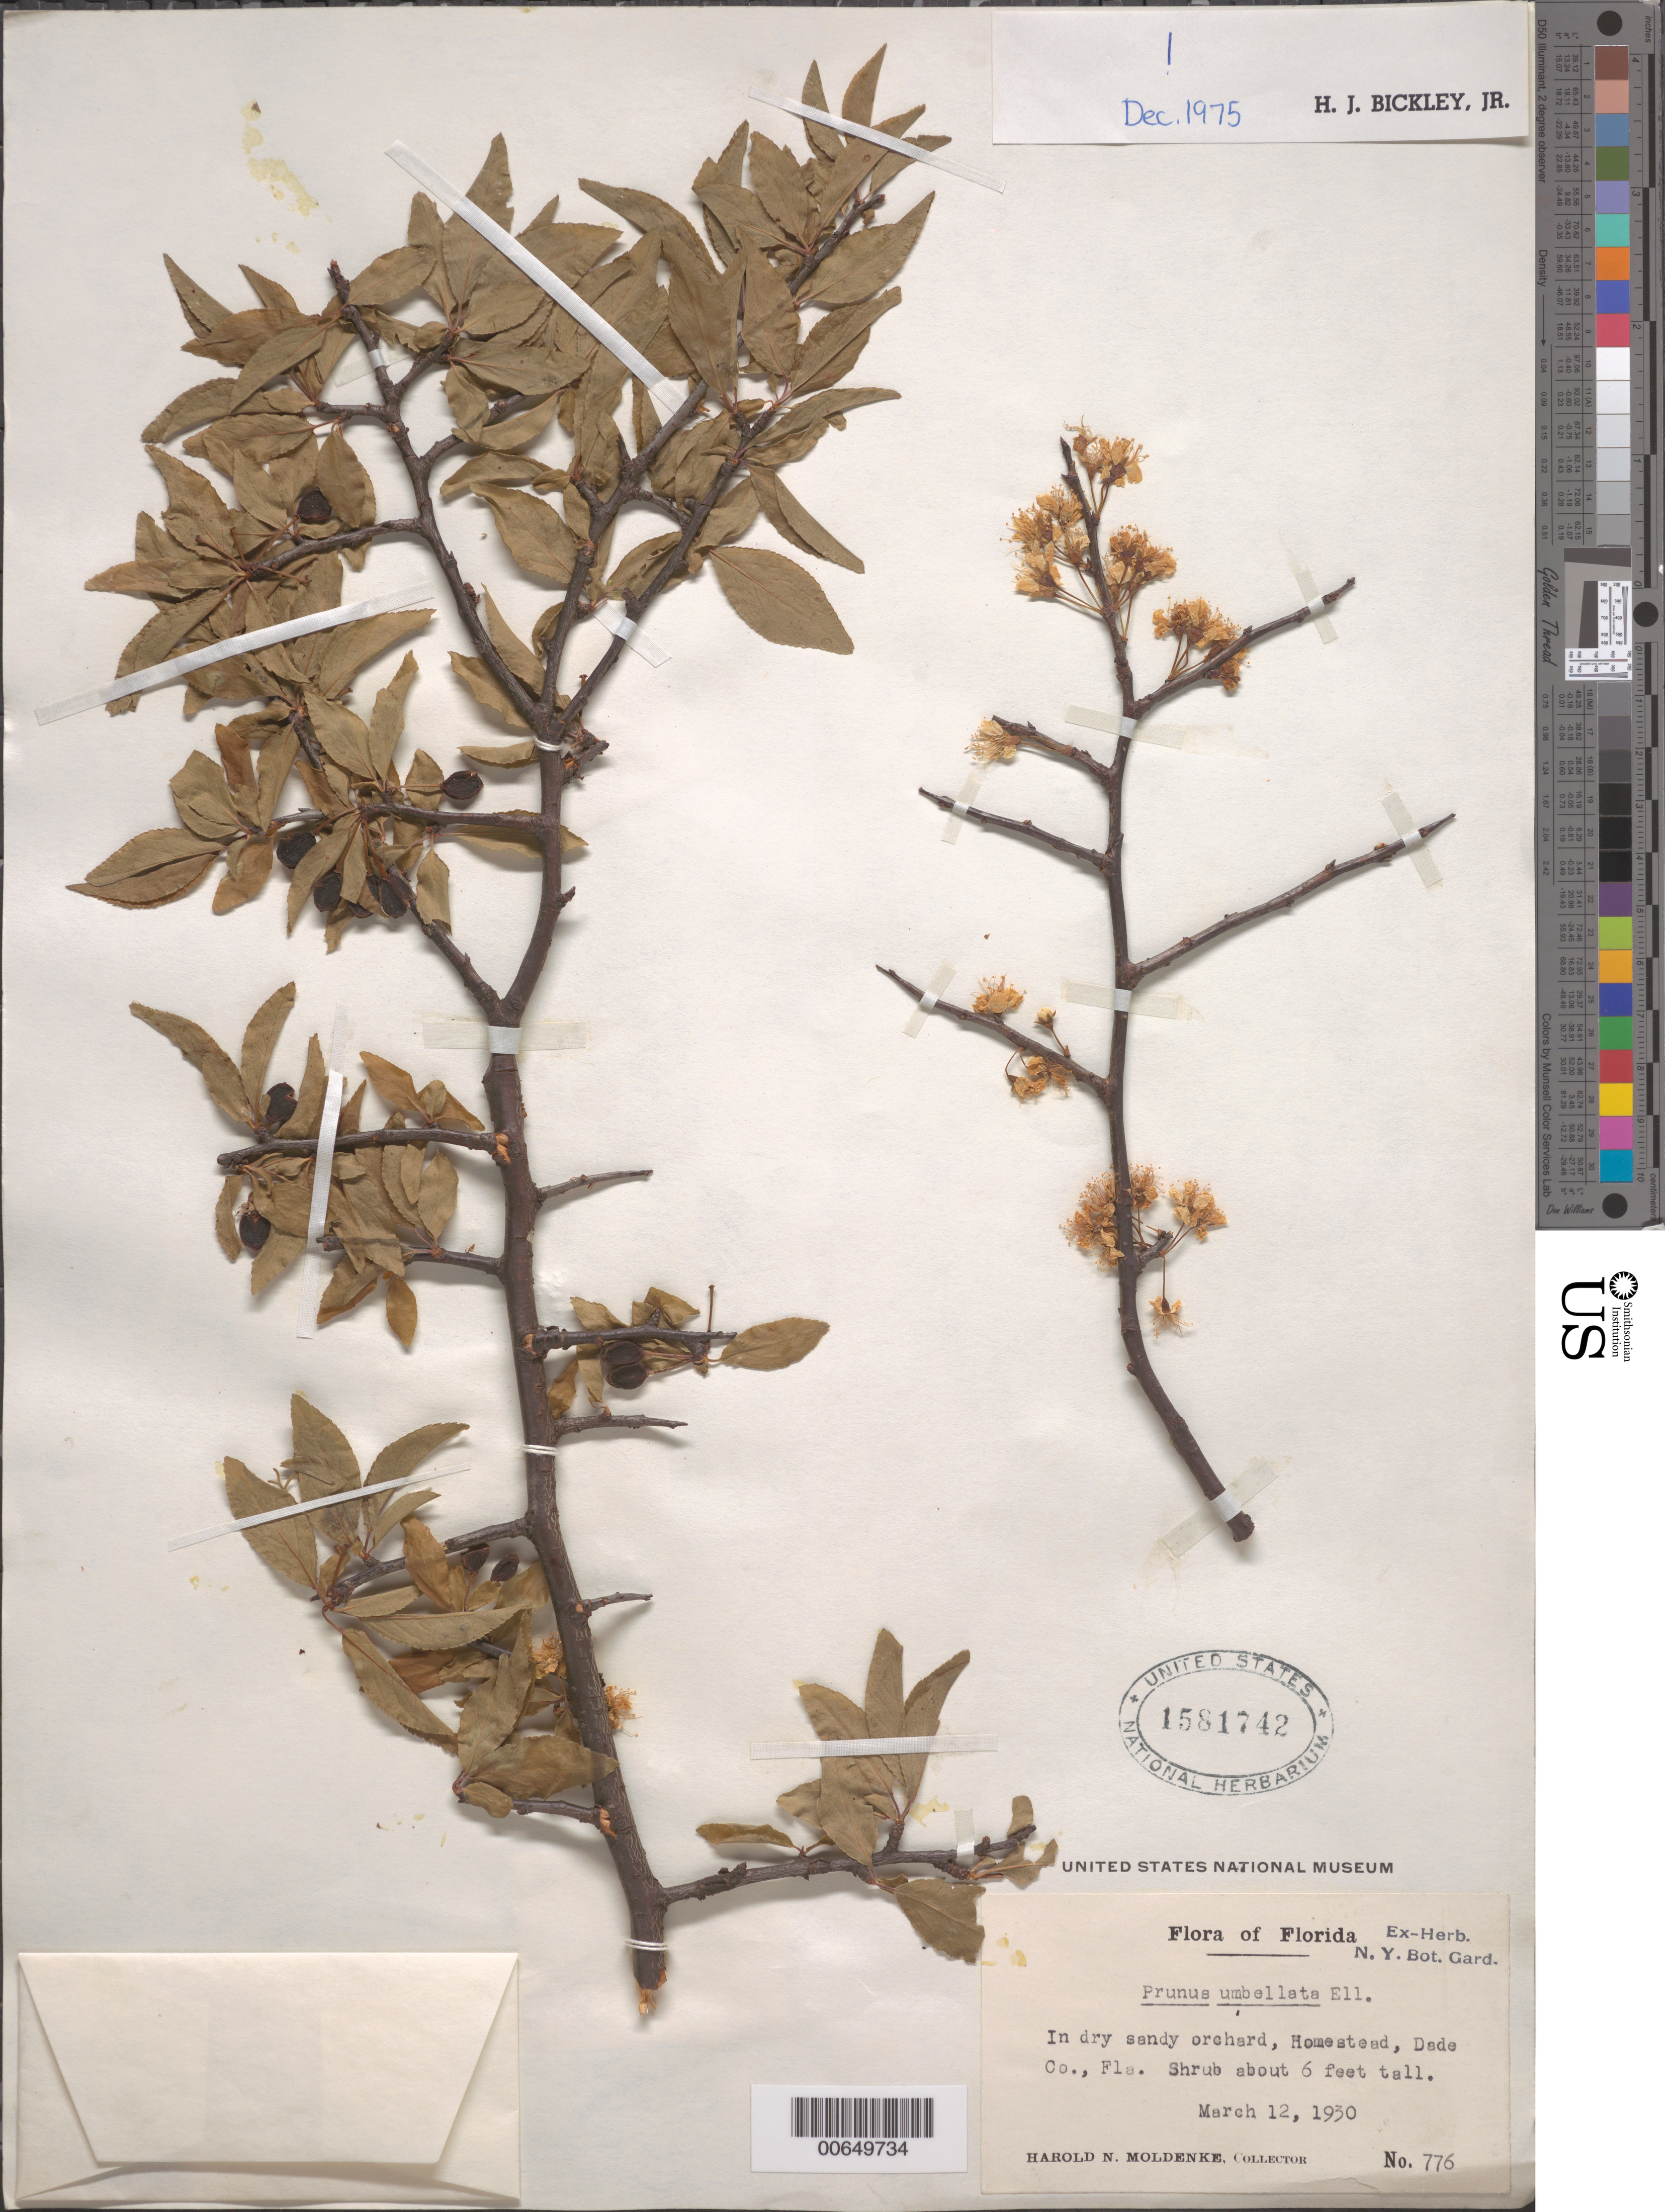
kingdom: Plantae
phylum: Tracheophyta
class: Magnoliopsida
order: Rosales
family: Rosaceae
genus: Prunus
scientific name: Prunus umbellata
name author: Elliott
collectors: H. N. Moldenke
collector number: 776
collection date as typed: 12 Mar 1930 or 03 Dec 1930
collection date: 1930-03-12 or 1930-12-03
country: United States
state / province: Florida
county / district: Dade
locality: Homestead.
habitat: In dry sandy orchard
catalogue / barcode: US 1581742